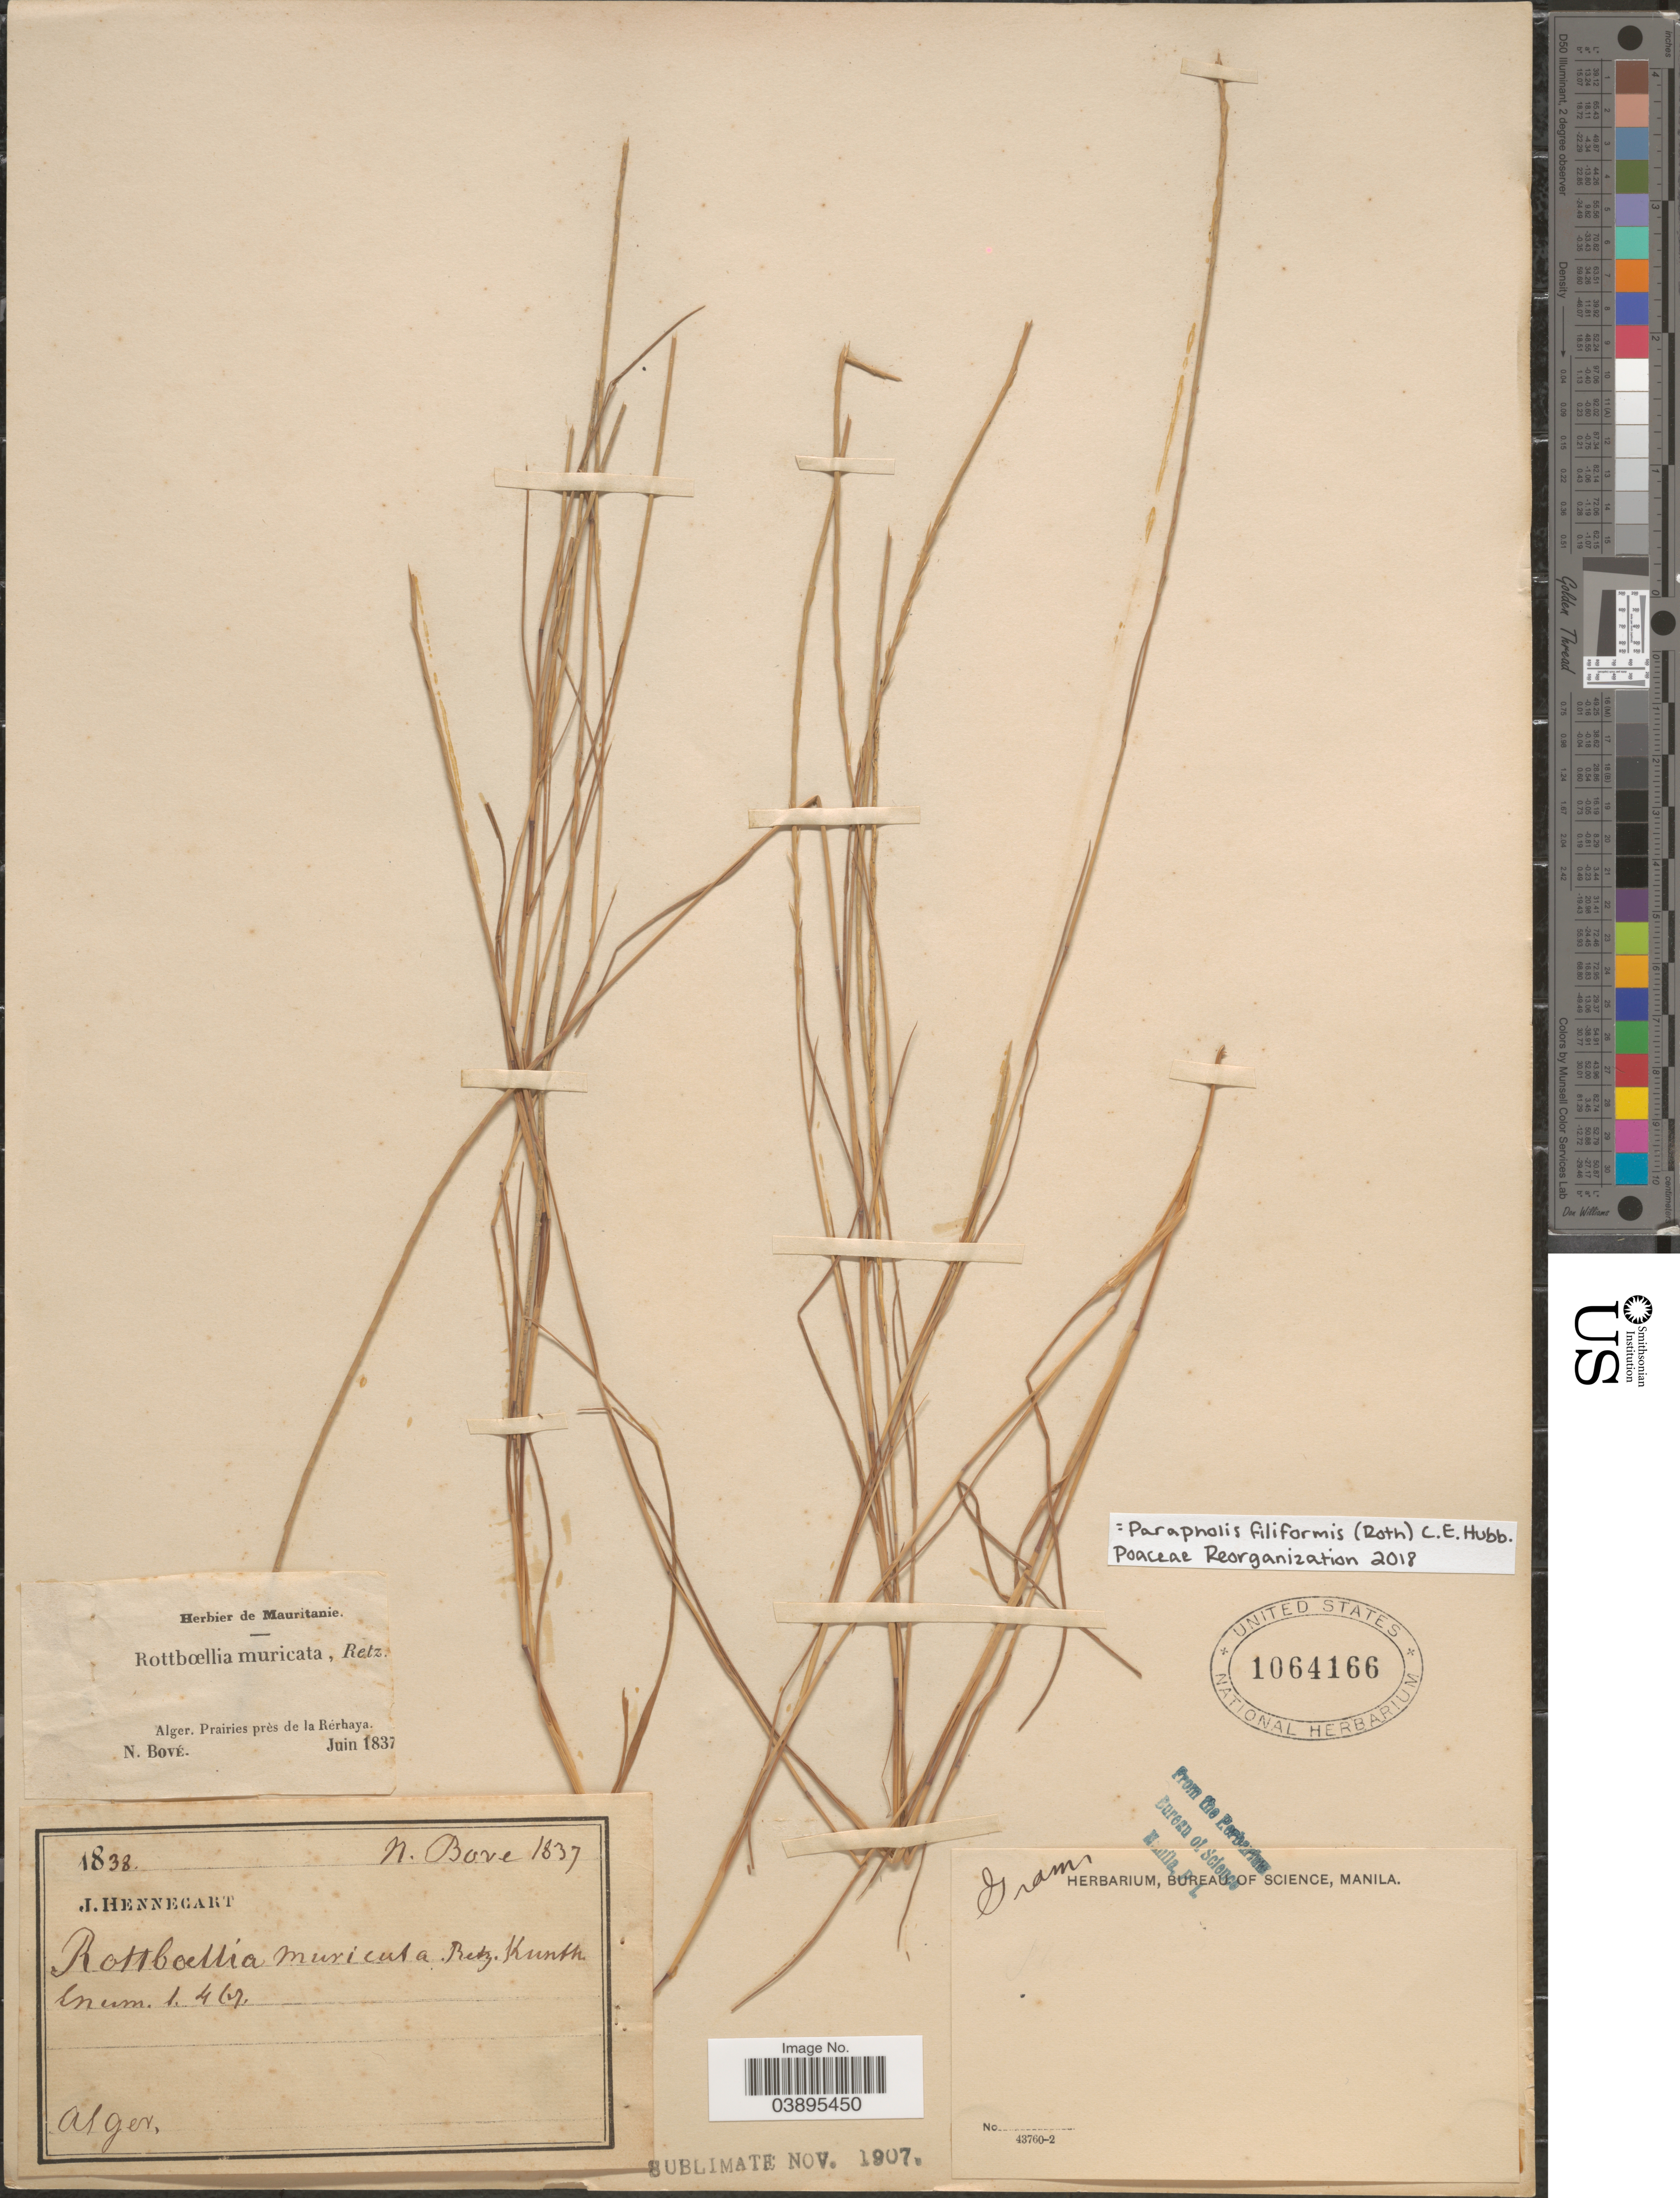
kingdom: Plantae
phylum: Tracheophyta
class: Liliopsida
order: Poales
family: Poaceae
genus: Parapholis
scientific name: Parapholis filiformis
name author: (Roth) C.E. Hubb.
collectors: N. Bové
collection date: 1837-06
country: Algeria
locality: Prairies près de la Rérhaya.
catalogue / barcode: US 1064166